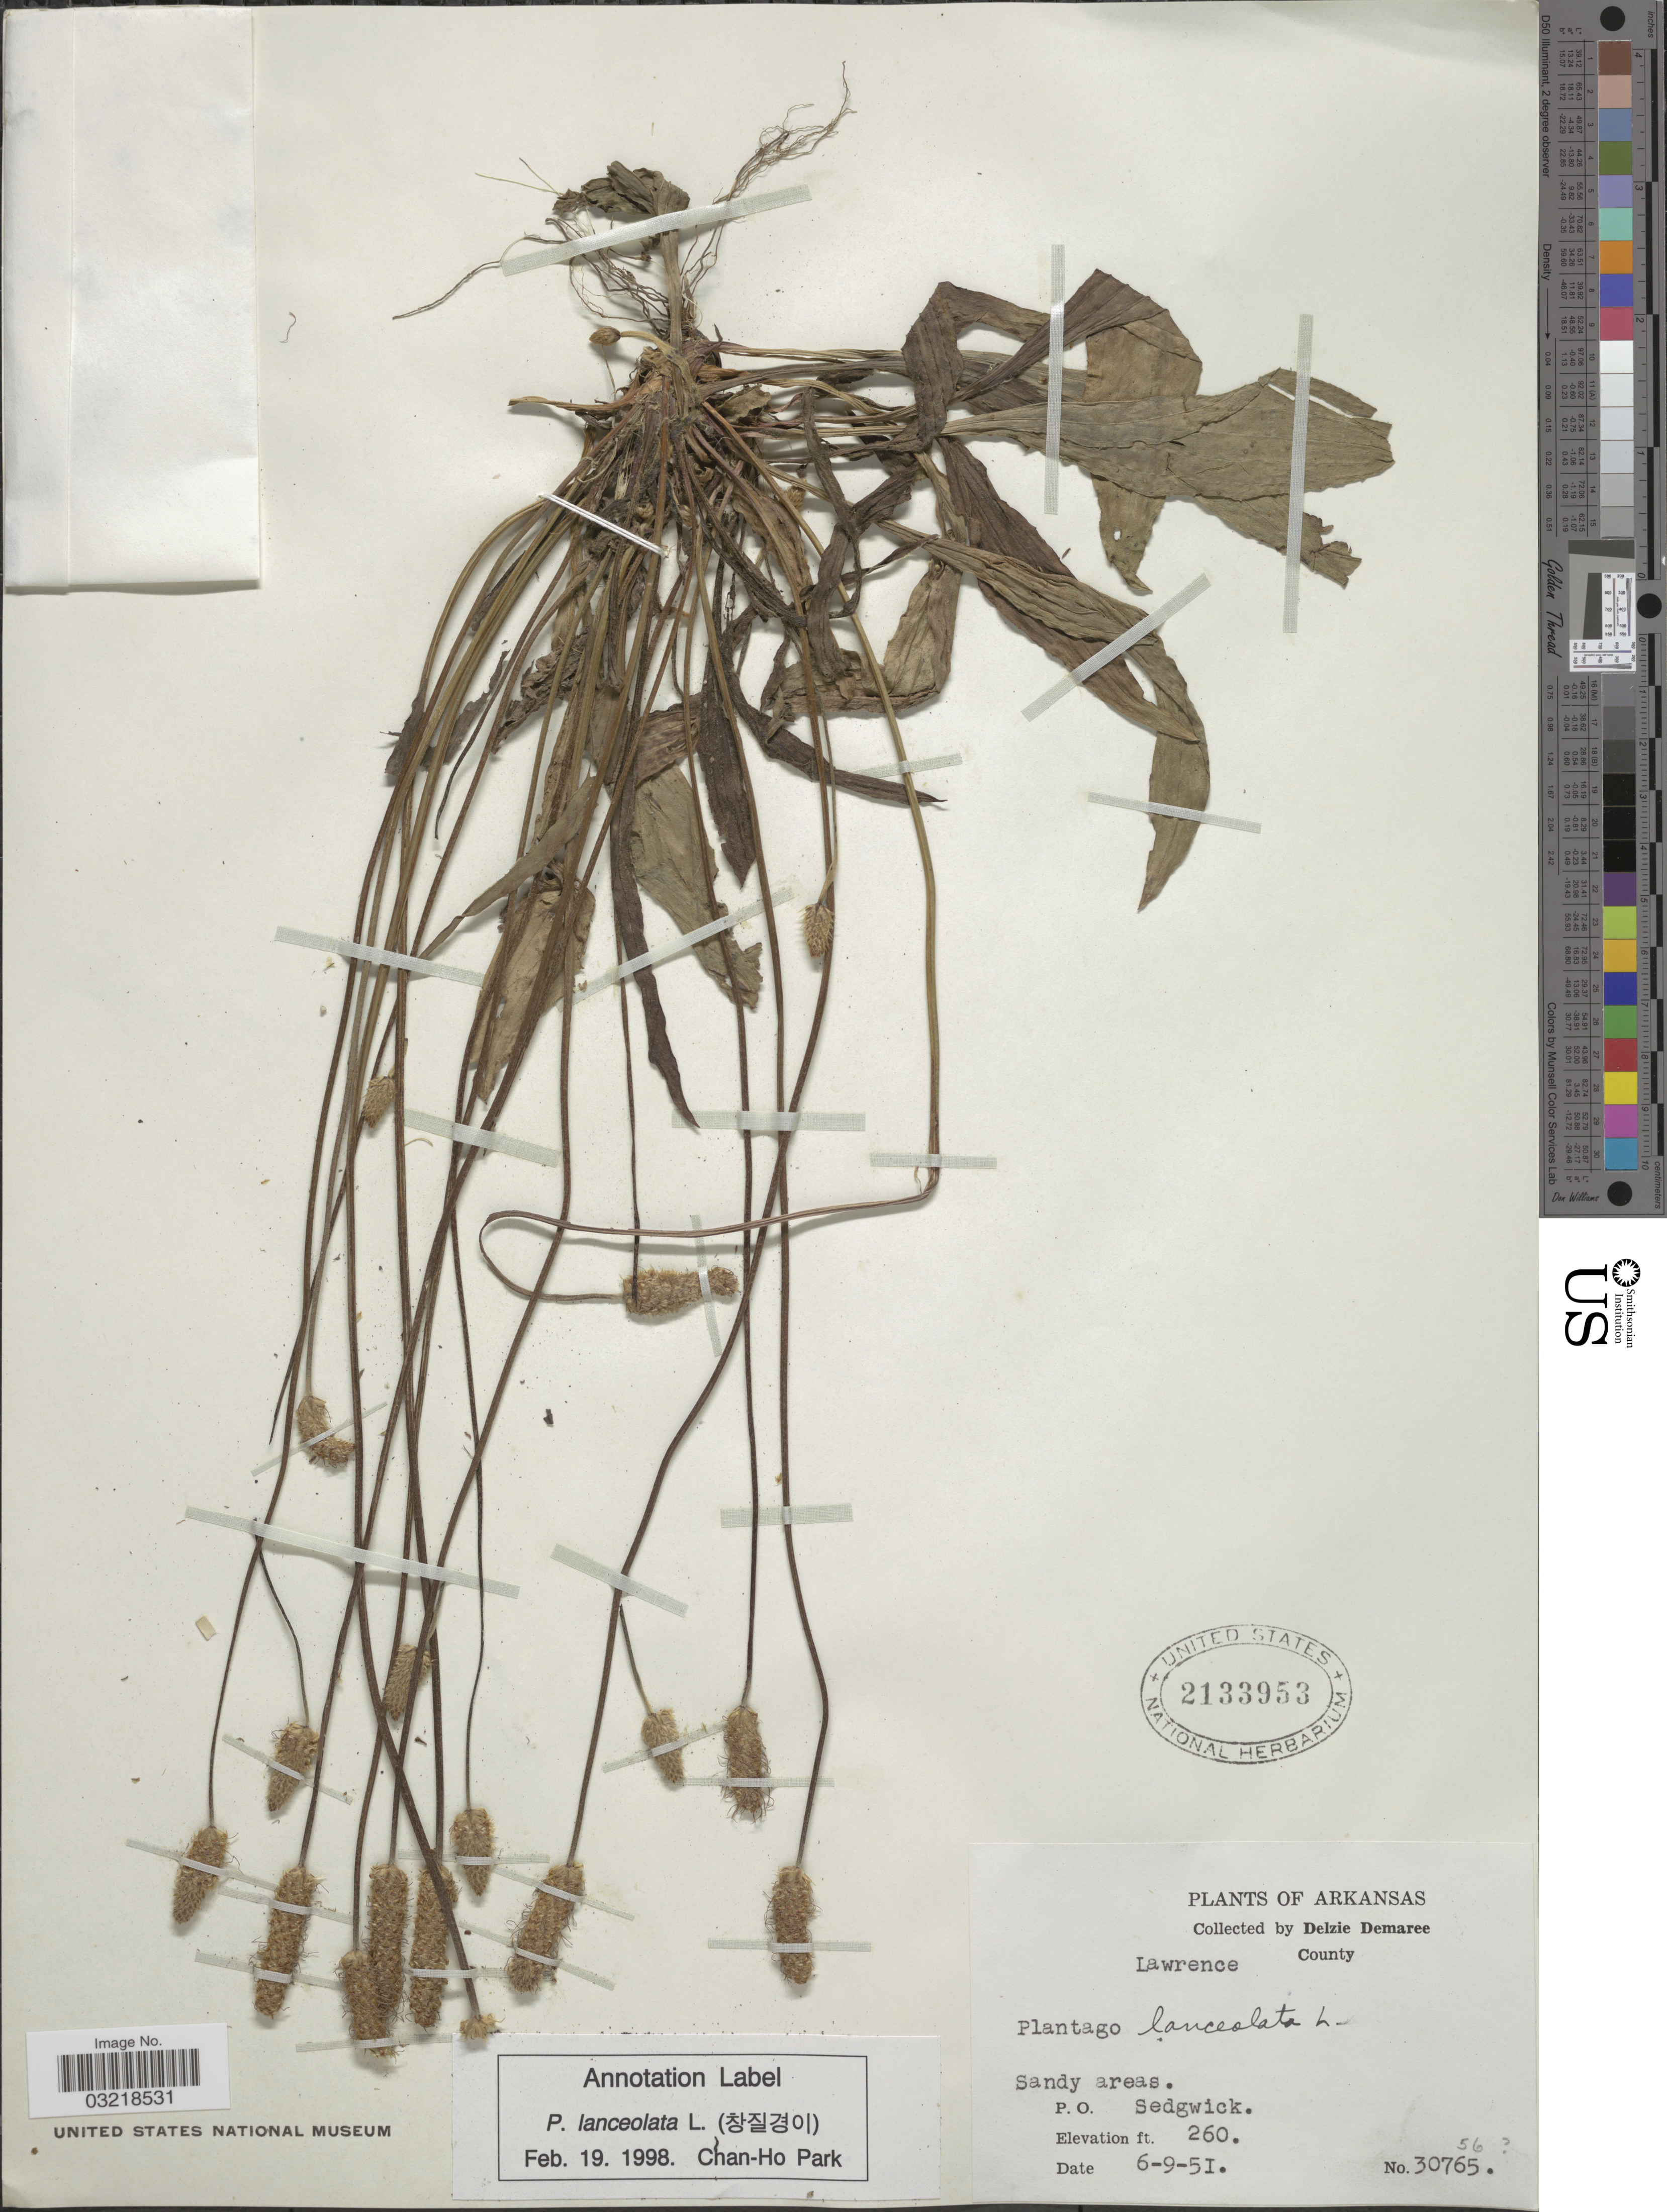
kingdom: Plantae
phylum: Tracheophyta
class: Magnoliopsida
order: Lamiales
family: Plantaginaceae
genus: Plantago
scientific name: Plantago lanceolata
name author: L.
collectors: D. Demaree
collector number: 30765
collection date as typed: Transcribed d/m/y: 9/6/51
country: United States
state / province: Arkansas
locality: Lawrence County. Sandy areas. P.O. Sedgwick.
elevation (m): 79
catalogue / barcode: US 2133953